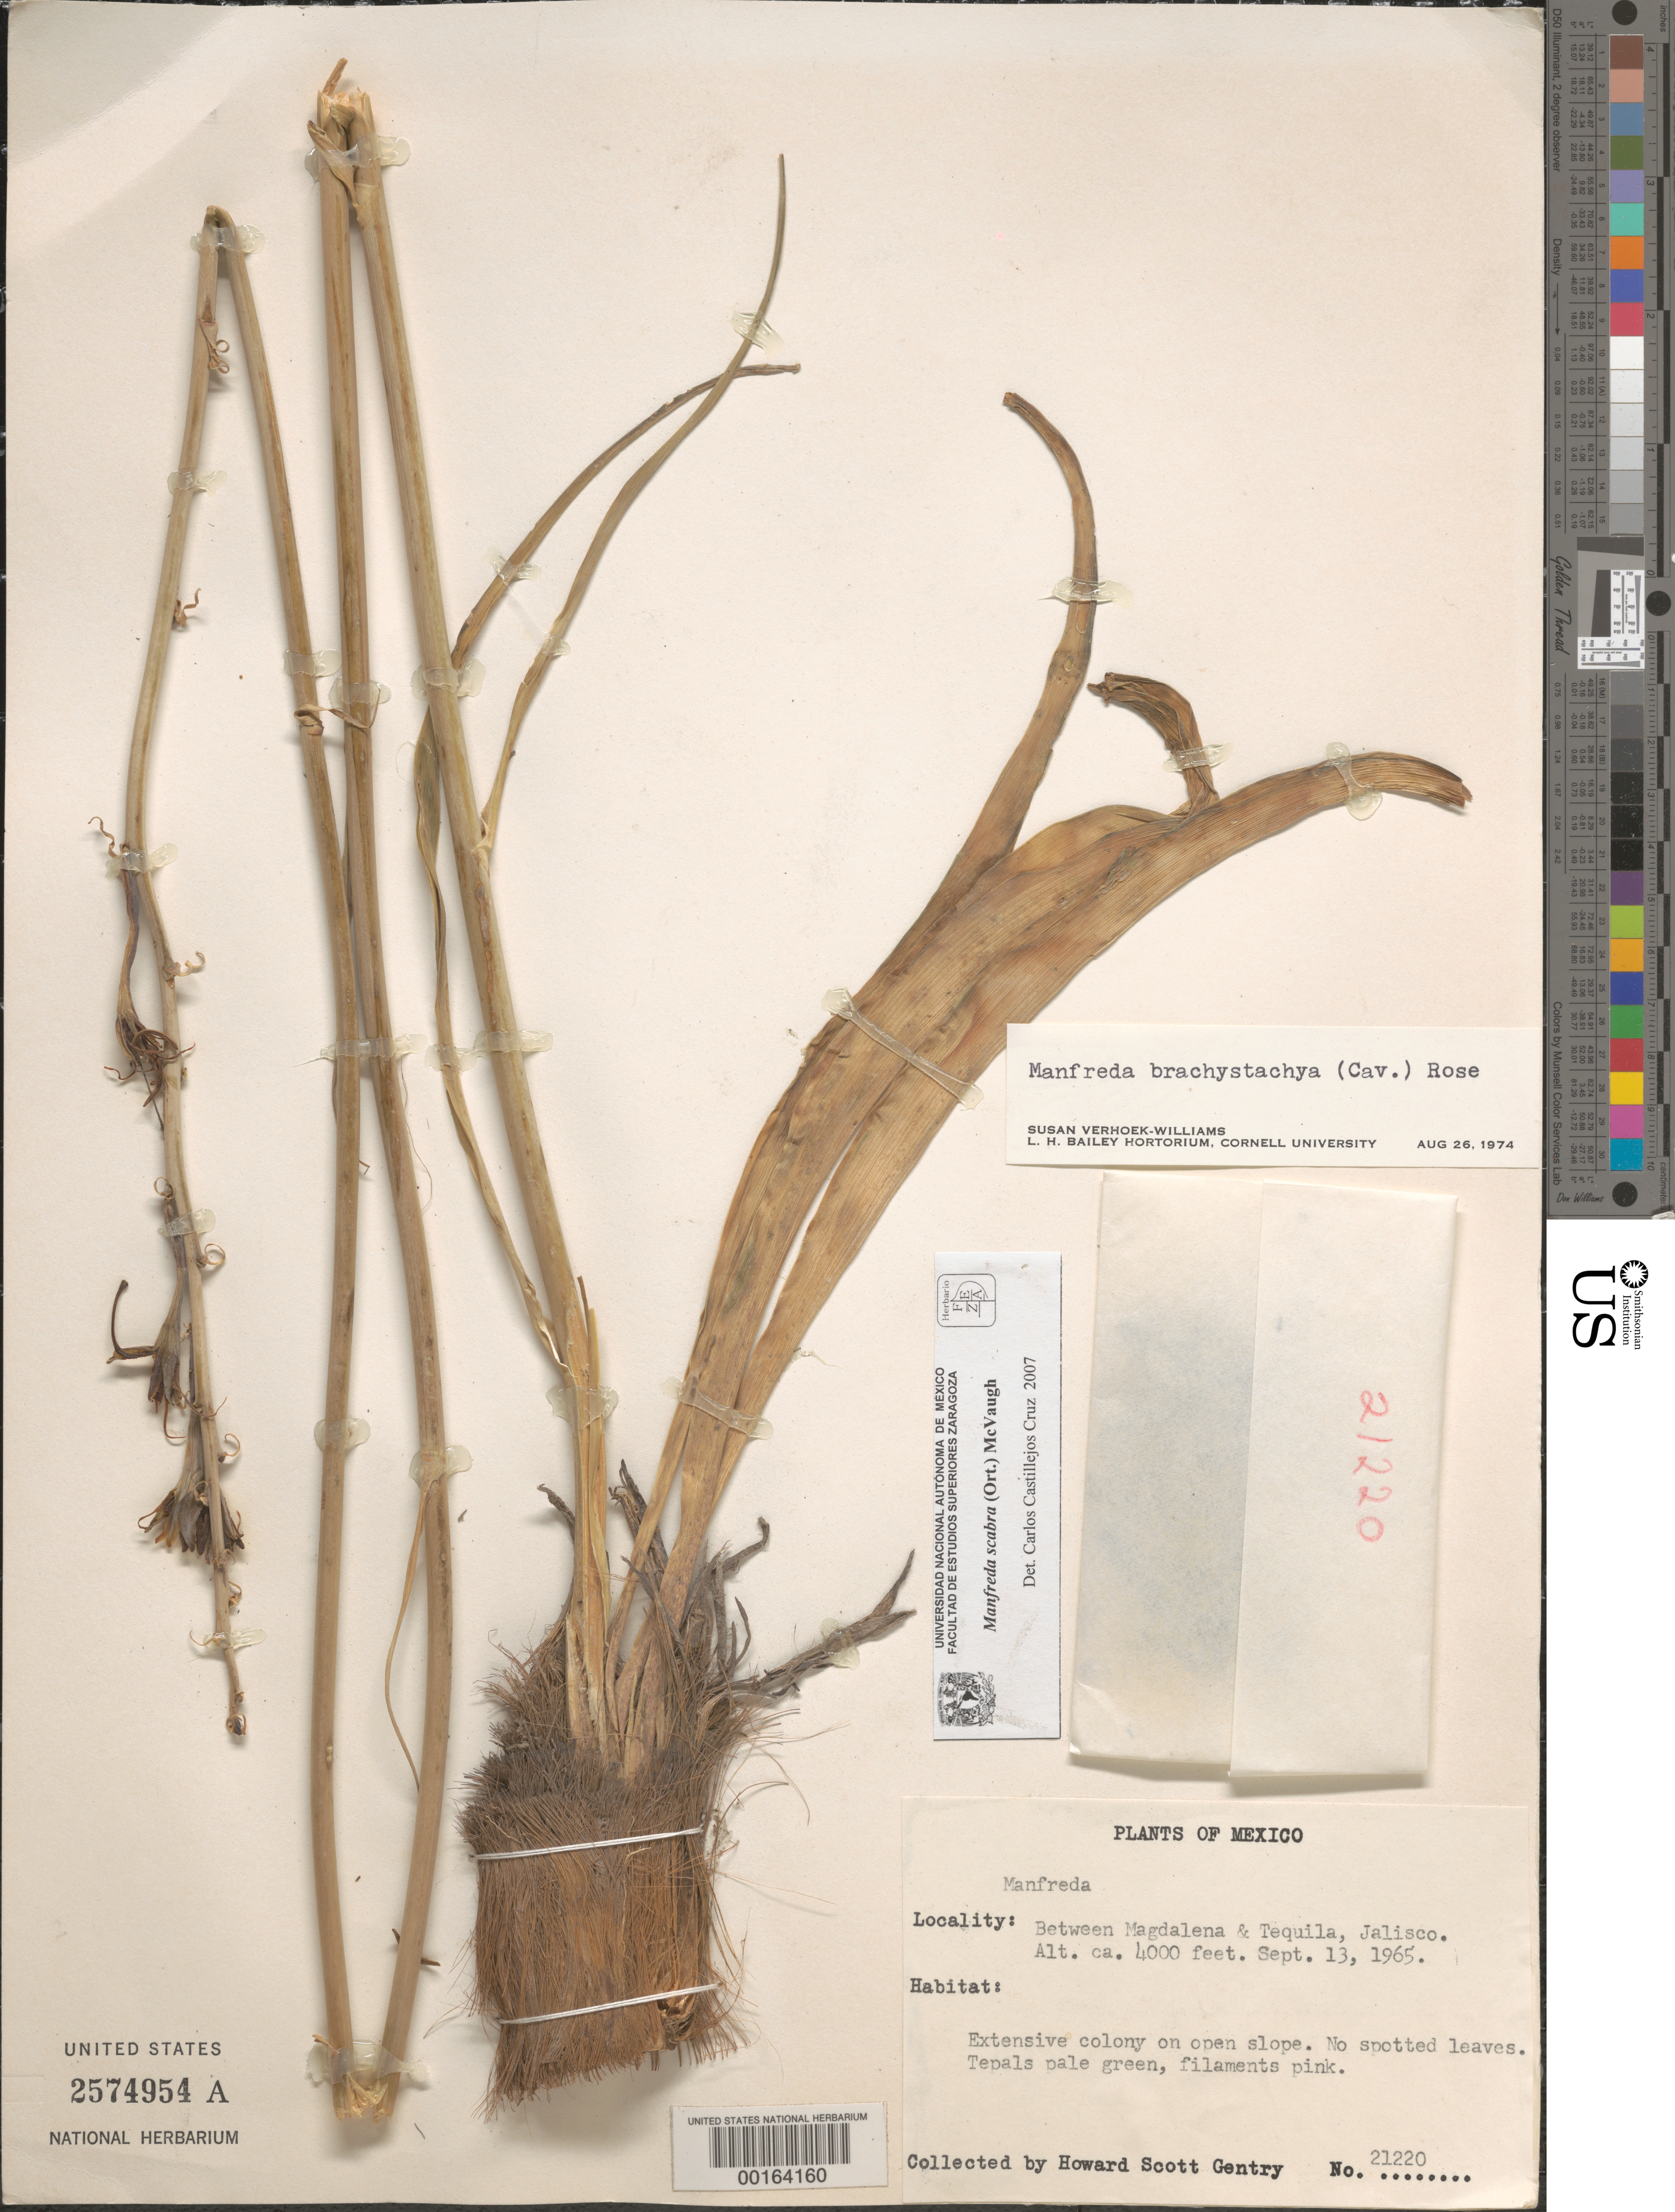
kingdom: Plantae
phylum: Tracheophyta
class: Liliopsida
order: Asparagales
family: Asparagaceae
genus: Manfreda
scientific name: Manfreda scabra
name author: (Ortega) McVaugh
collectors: H. S. Gentry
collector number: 21220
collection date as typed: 13 Sep 1965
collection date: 1965-09-13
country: Mexico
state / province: Jalisco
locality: Between Magdalena and Tequila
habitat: Open slope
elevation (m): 914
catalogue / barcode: US 2574954A